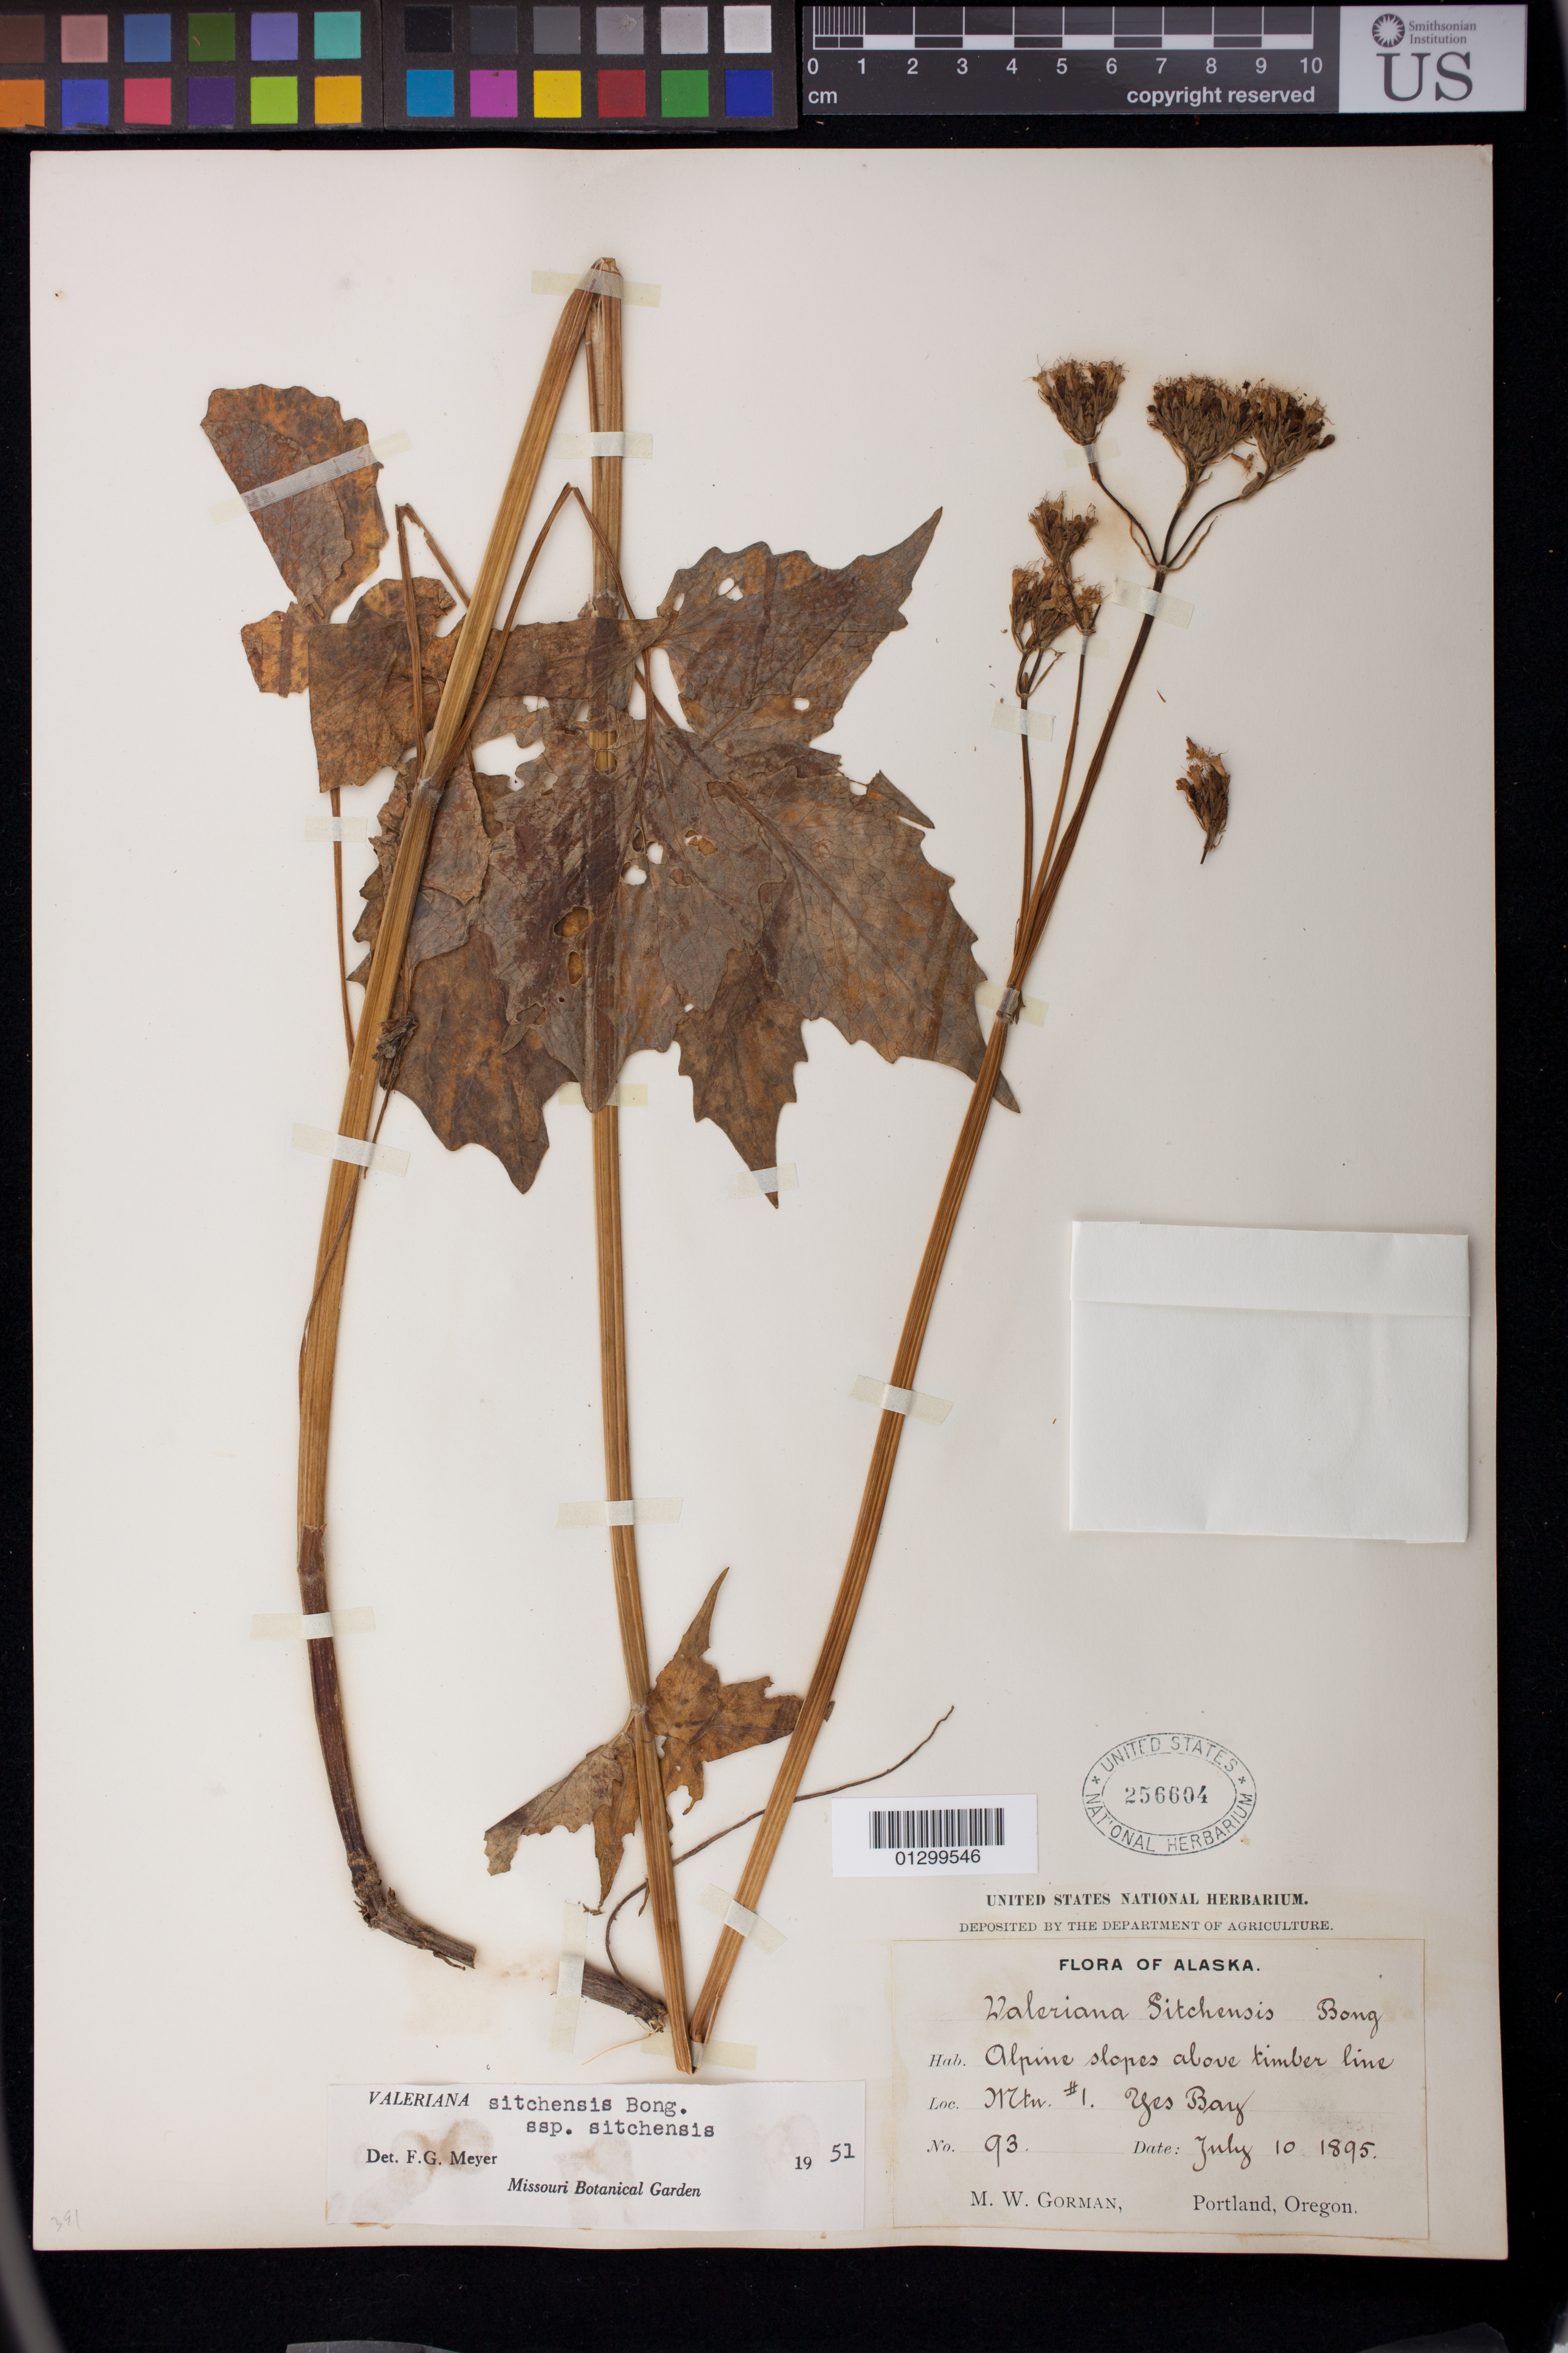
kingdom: Plantae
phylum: Tracheophyta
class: Magnoliopsida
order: Dipsacales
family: Caprifoliaceae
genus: Valeriana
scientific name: Valeriana sitchensis subsp. sitchensis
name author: Bong.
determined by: Meyer, F. G.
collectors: M. W. Gorman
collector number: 93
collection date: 1895-07-10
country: United States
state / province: Alaska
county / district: Ketchikan Gateway Borough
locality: Mountain #1 Yes Bay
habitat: Alpine slopes above timber line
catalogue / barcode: US 256604